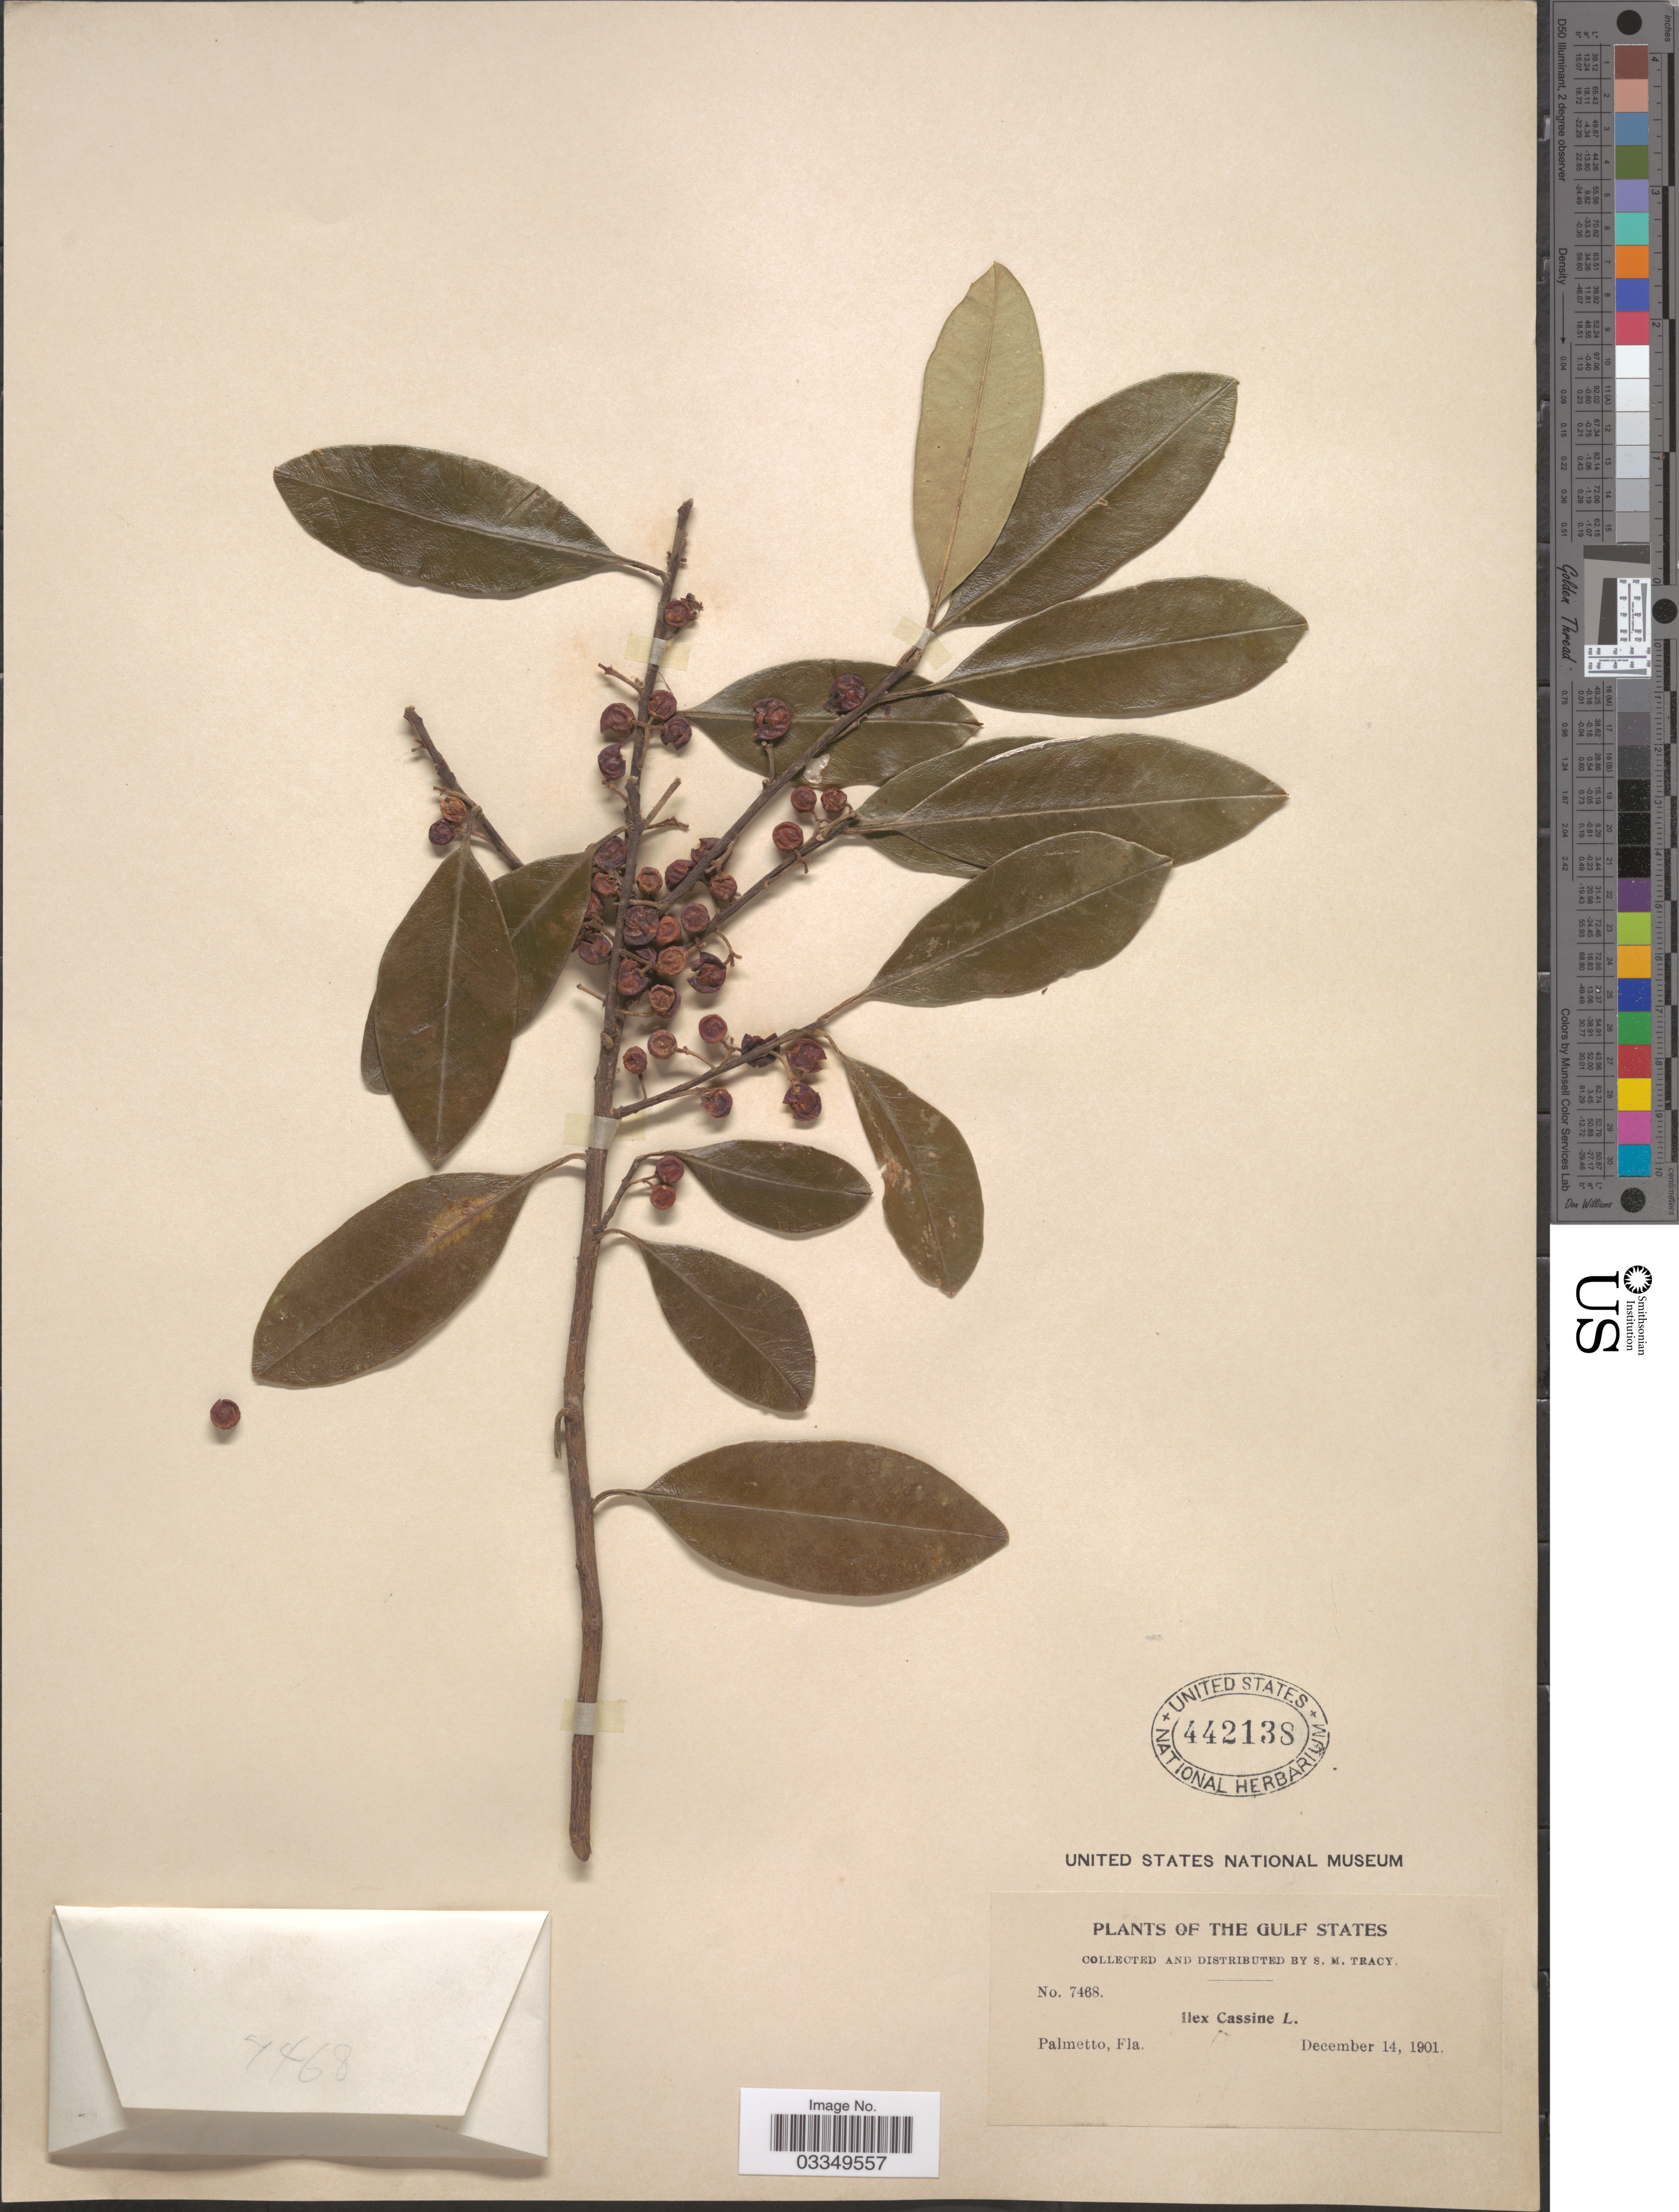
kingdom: Plantae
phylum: Tracheophyta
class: Magnoliopsida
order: Aquifoliales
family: Aquifoliaceae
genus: Ilex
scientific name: Ilex cassine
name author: L.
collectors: S. M. Tracy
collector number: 7468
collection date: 1901-12-14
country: United States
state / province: Florida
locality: The Gulf States, Palmetto.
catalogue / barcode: US 442138